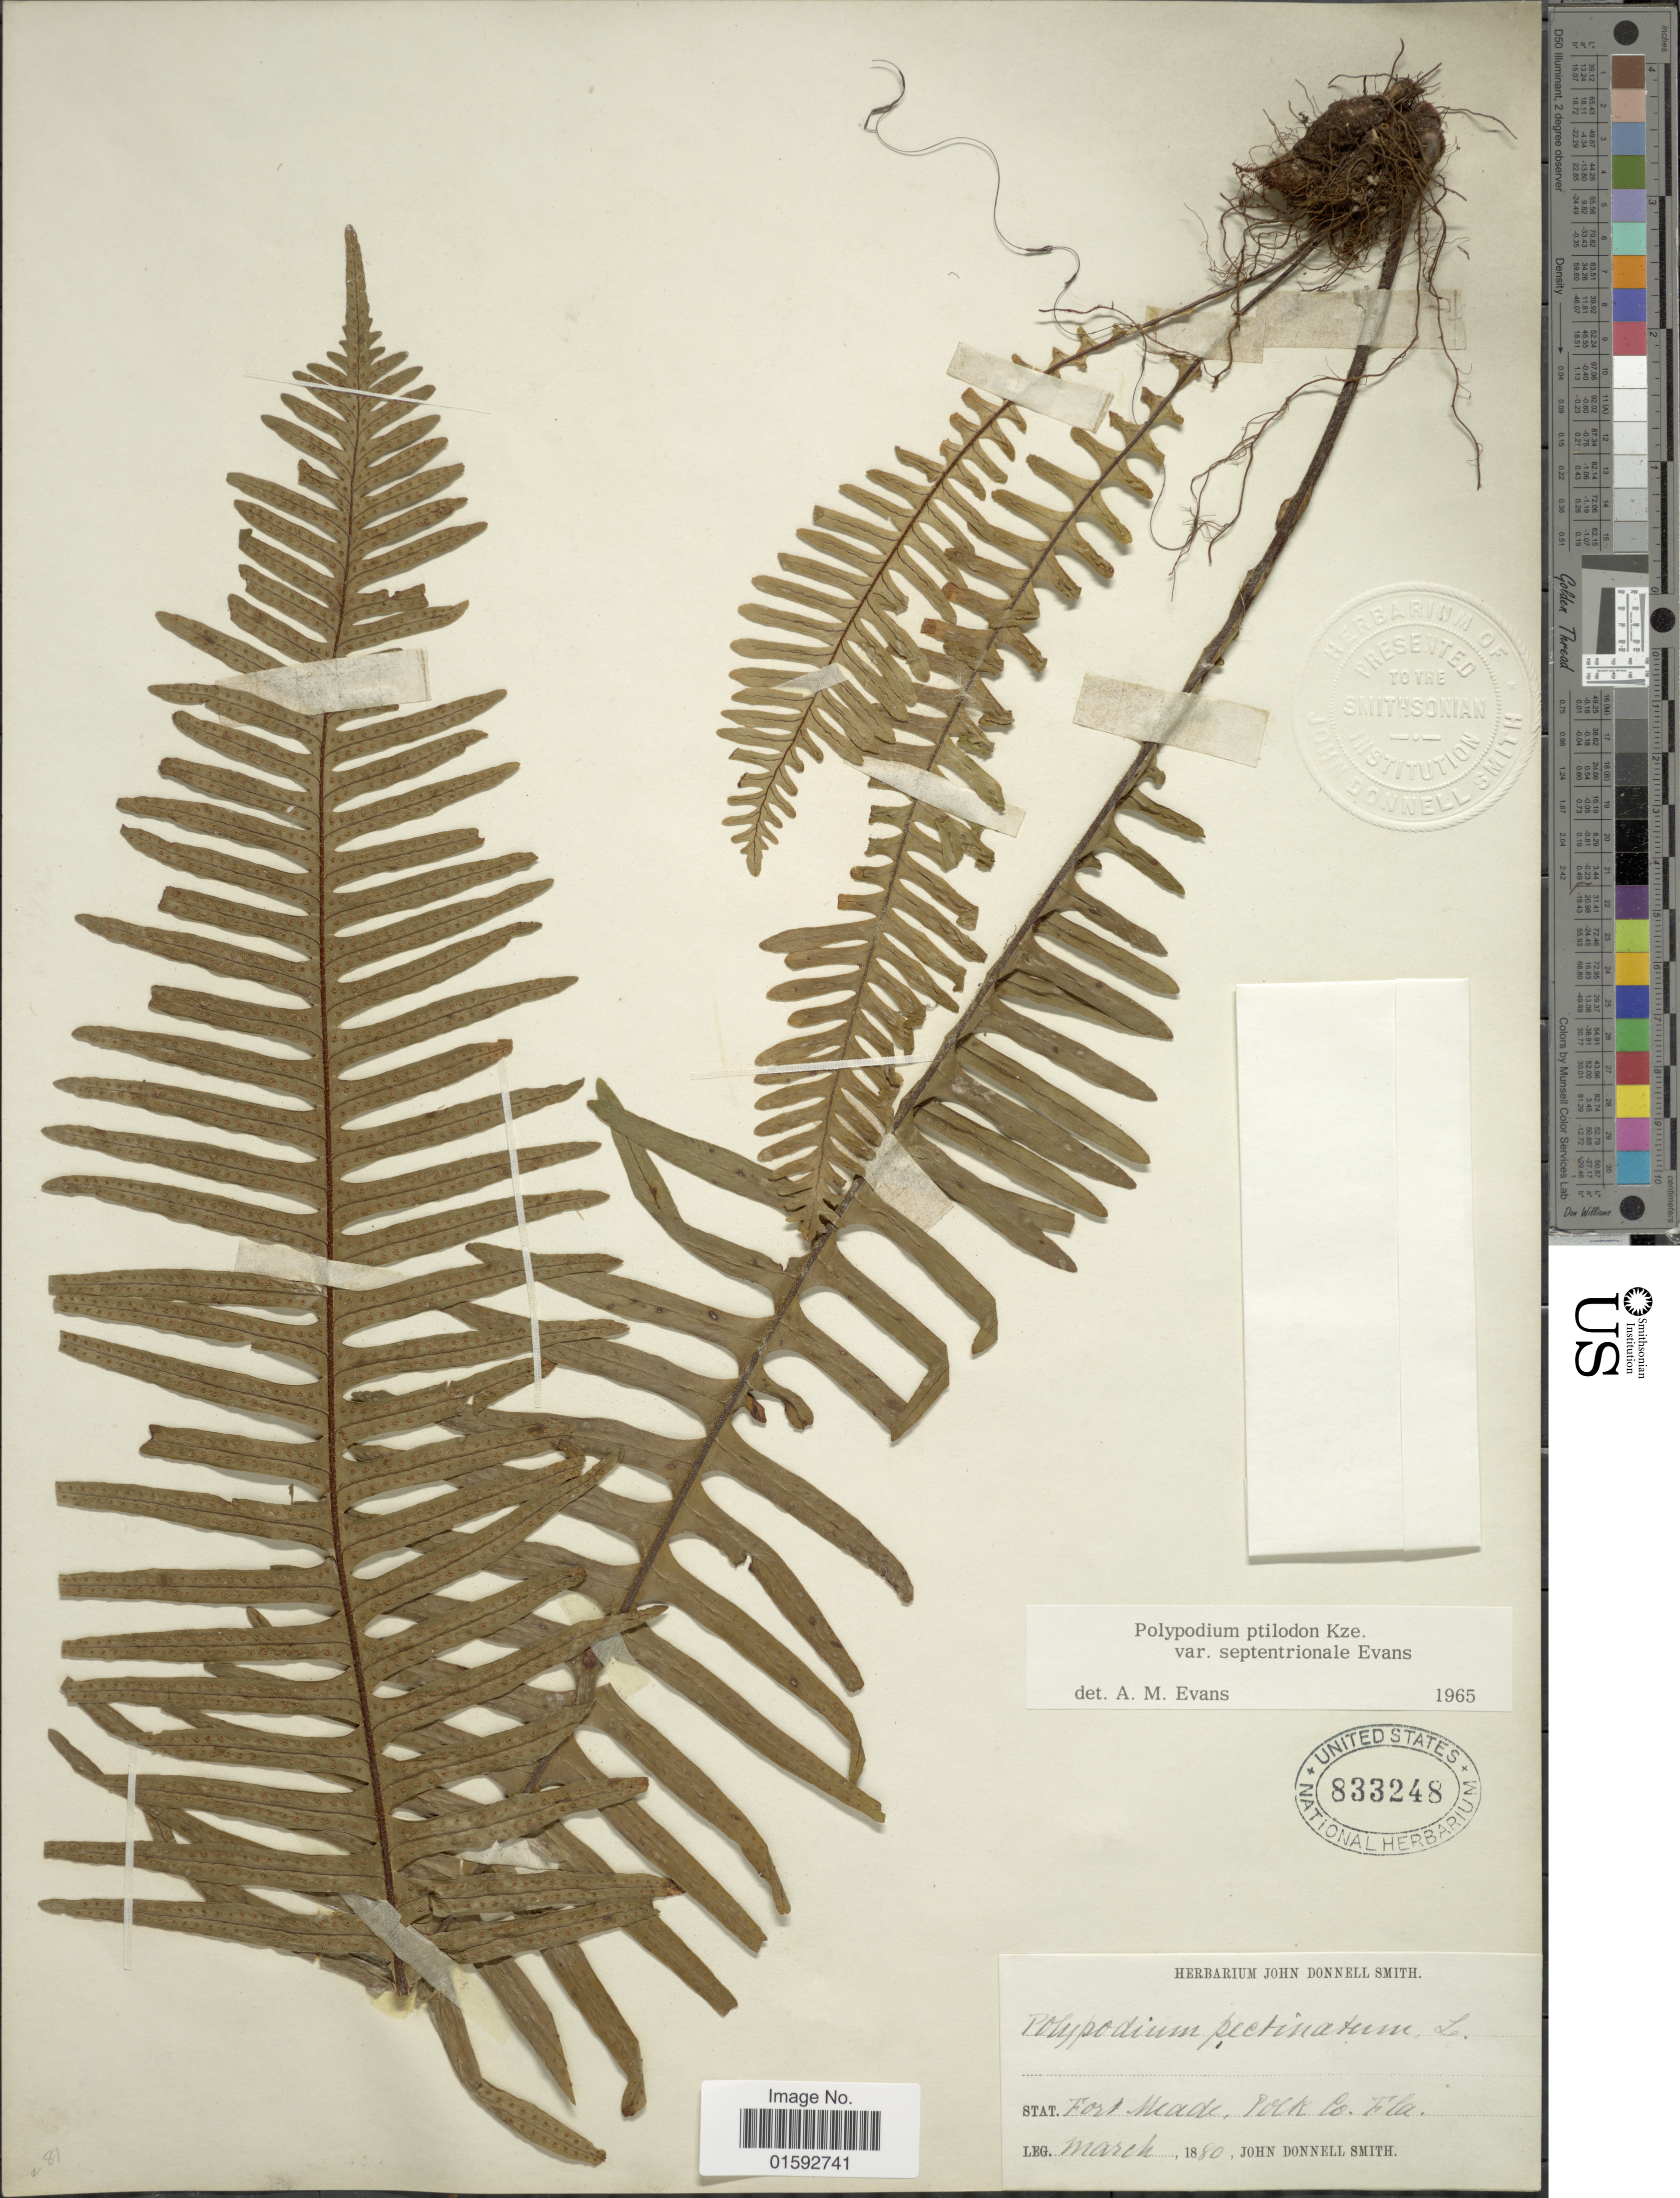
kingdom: Plantae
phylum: Tracheophyta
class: Polypodiopsida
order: Polypodiales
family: Polypodiaceae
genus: Pecluma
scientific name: Pecluma ptilodos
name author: (Kunze) Price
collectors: J. Donnell Smith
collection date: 1880-03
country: United States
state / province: Florida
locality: Fort Meade, Polk Co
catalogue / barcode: US 833248